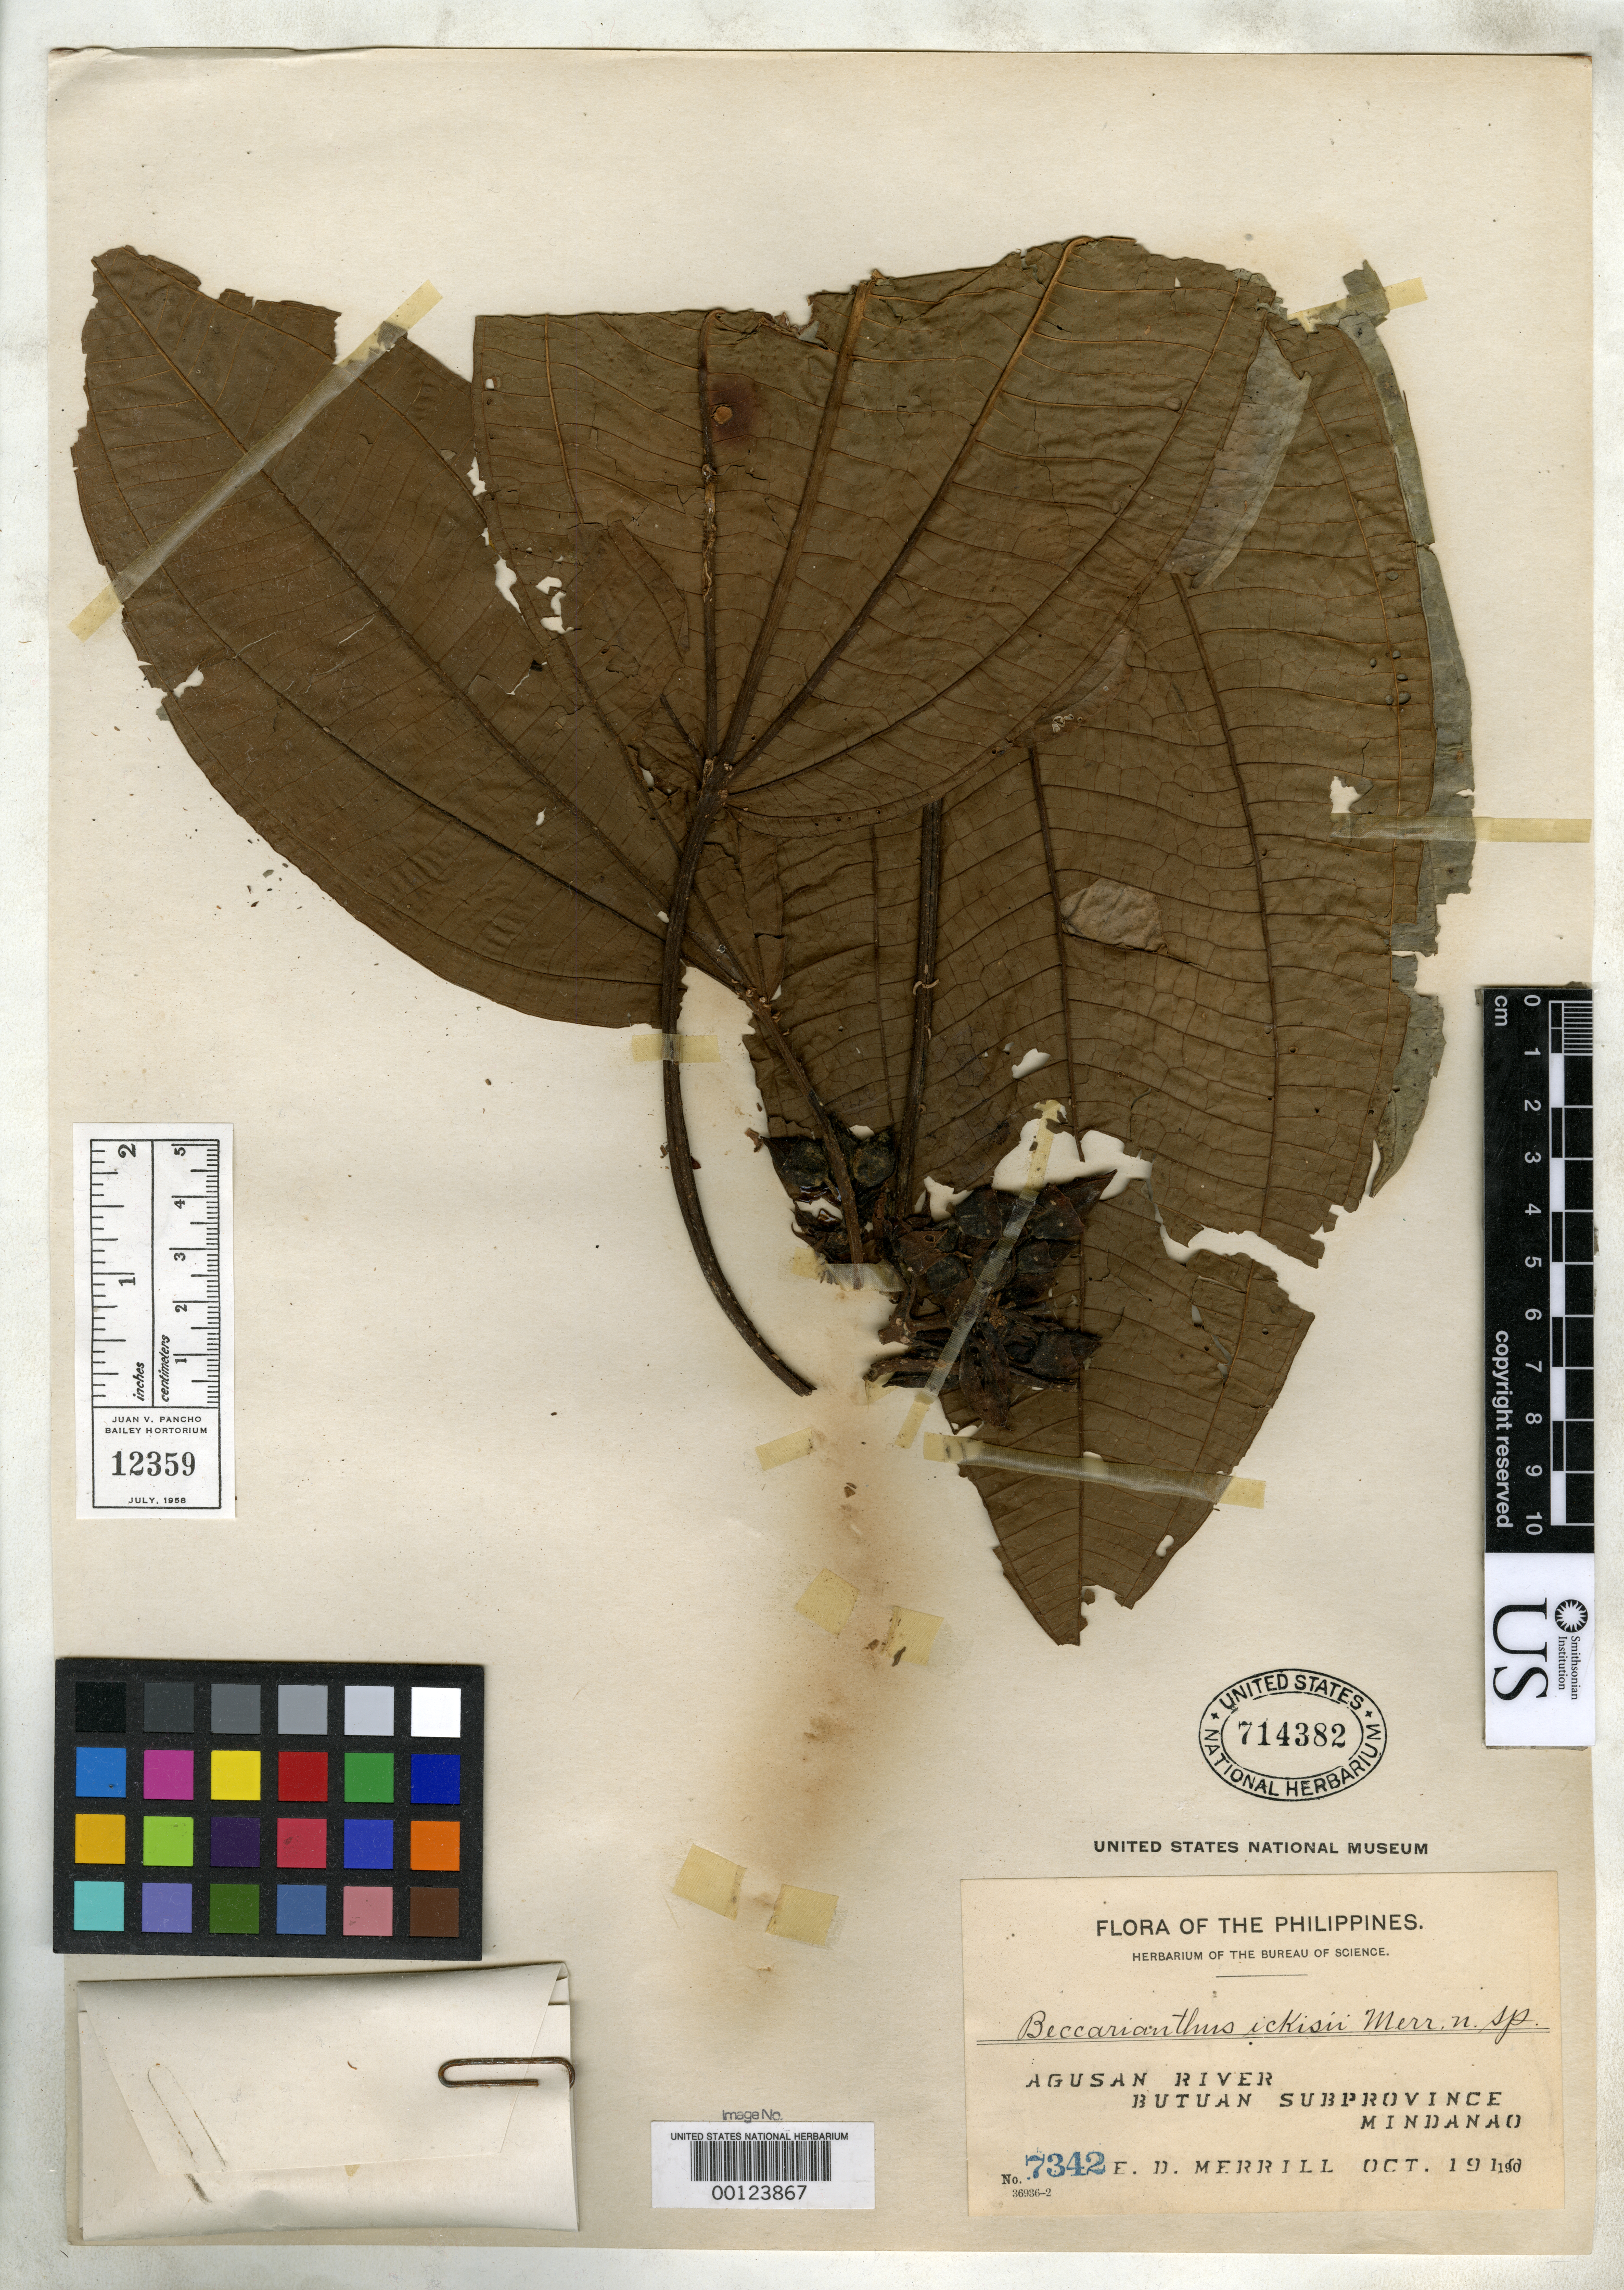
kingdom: Plantae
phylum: Tracheophyta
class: Magnoliopsida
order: Myrtales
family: Melastomataceae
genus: Beccarianthus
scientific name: Beccarianthus ickisii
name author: Merr.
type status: Isotype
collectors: E. D. Merrill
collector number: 7342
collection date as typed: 02 Oct 1910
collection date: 1910-10-02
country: Philippines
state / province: Caraga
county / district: Agusan del Norte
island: Mindanao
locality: Agusan Valley, Umuayan River, near Waloe. Butuan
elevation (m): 50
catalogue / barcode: US 714382